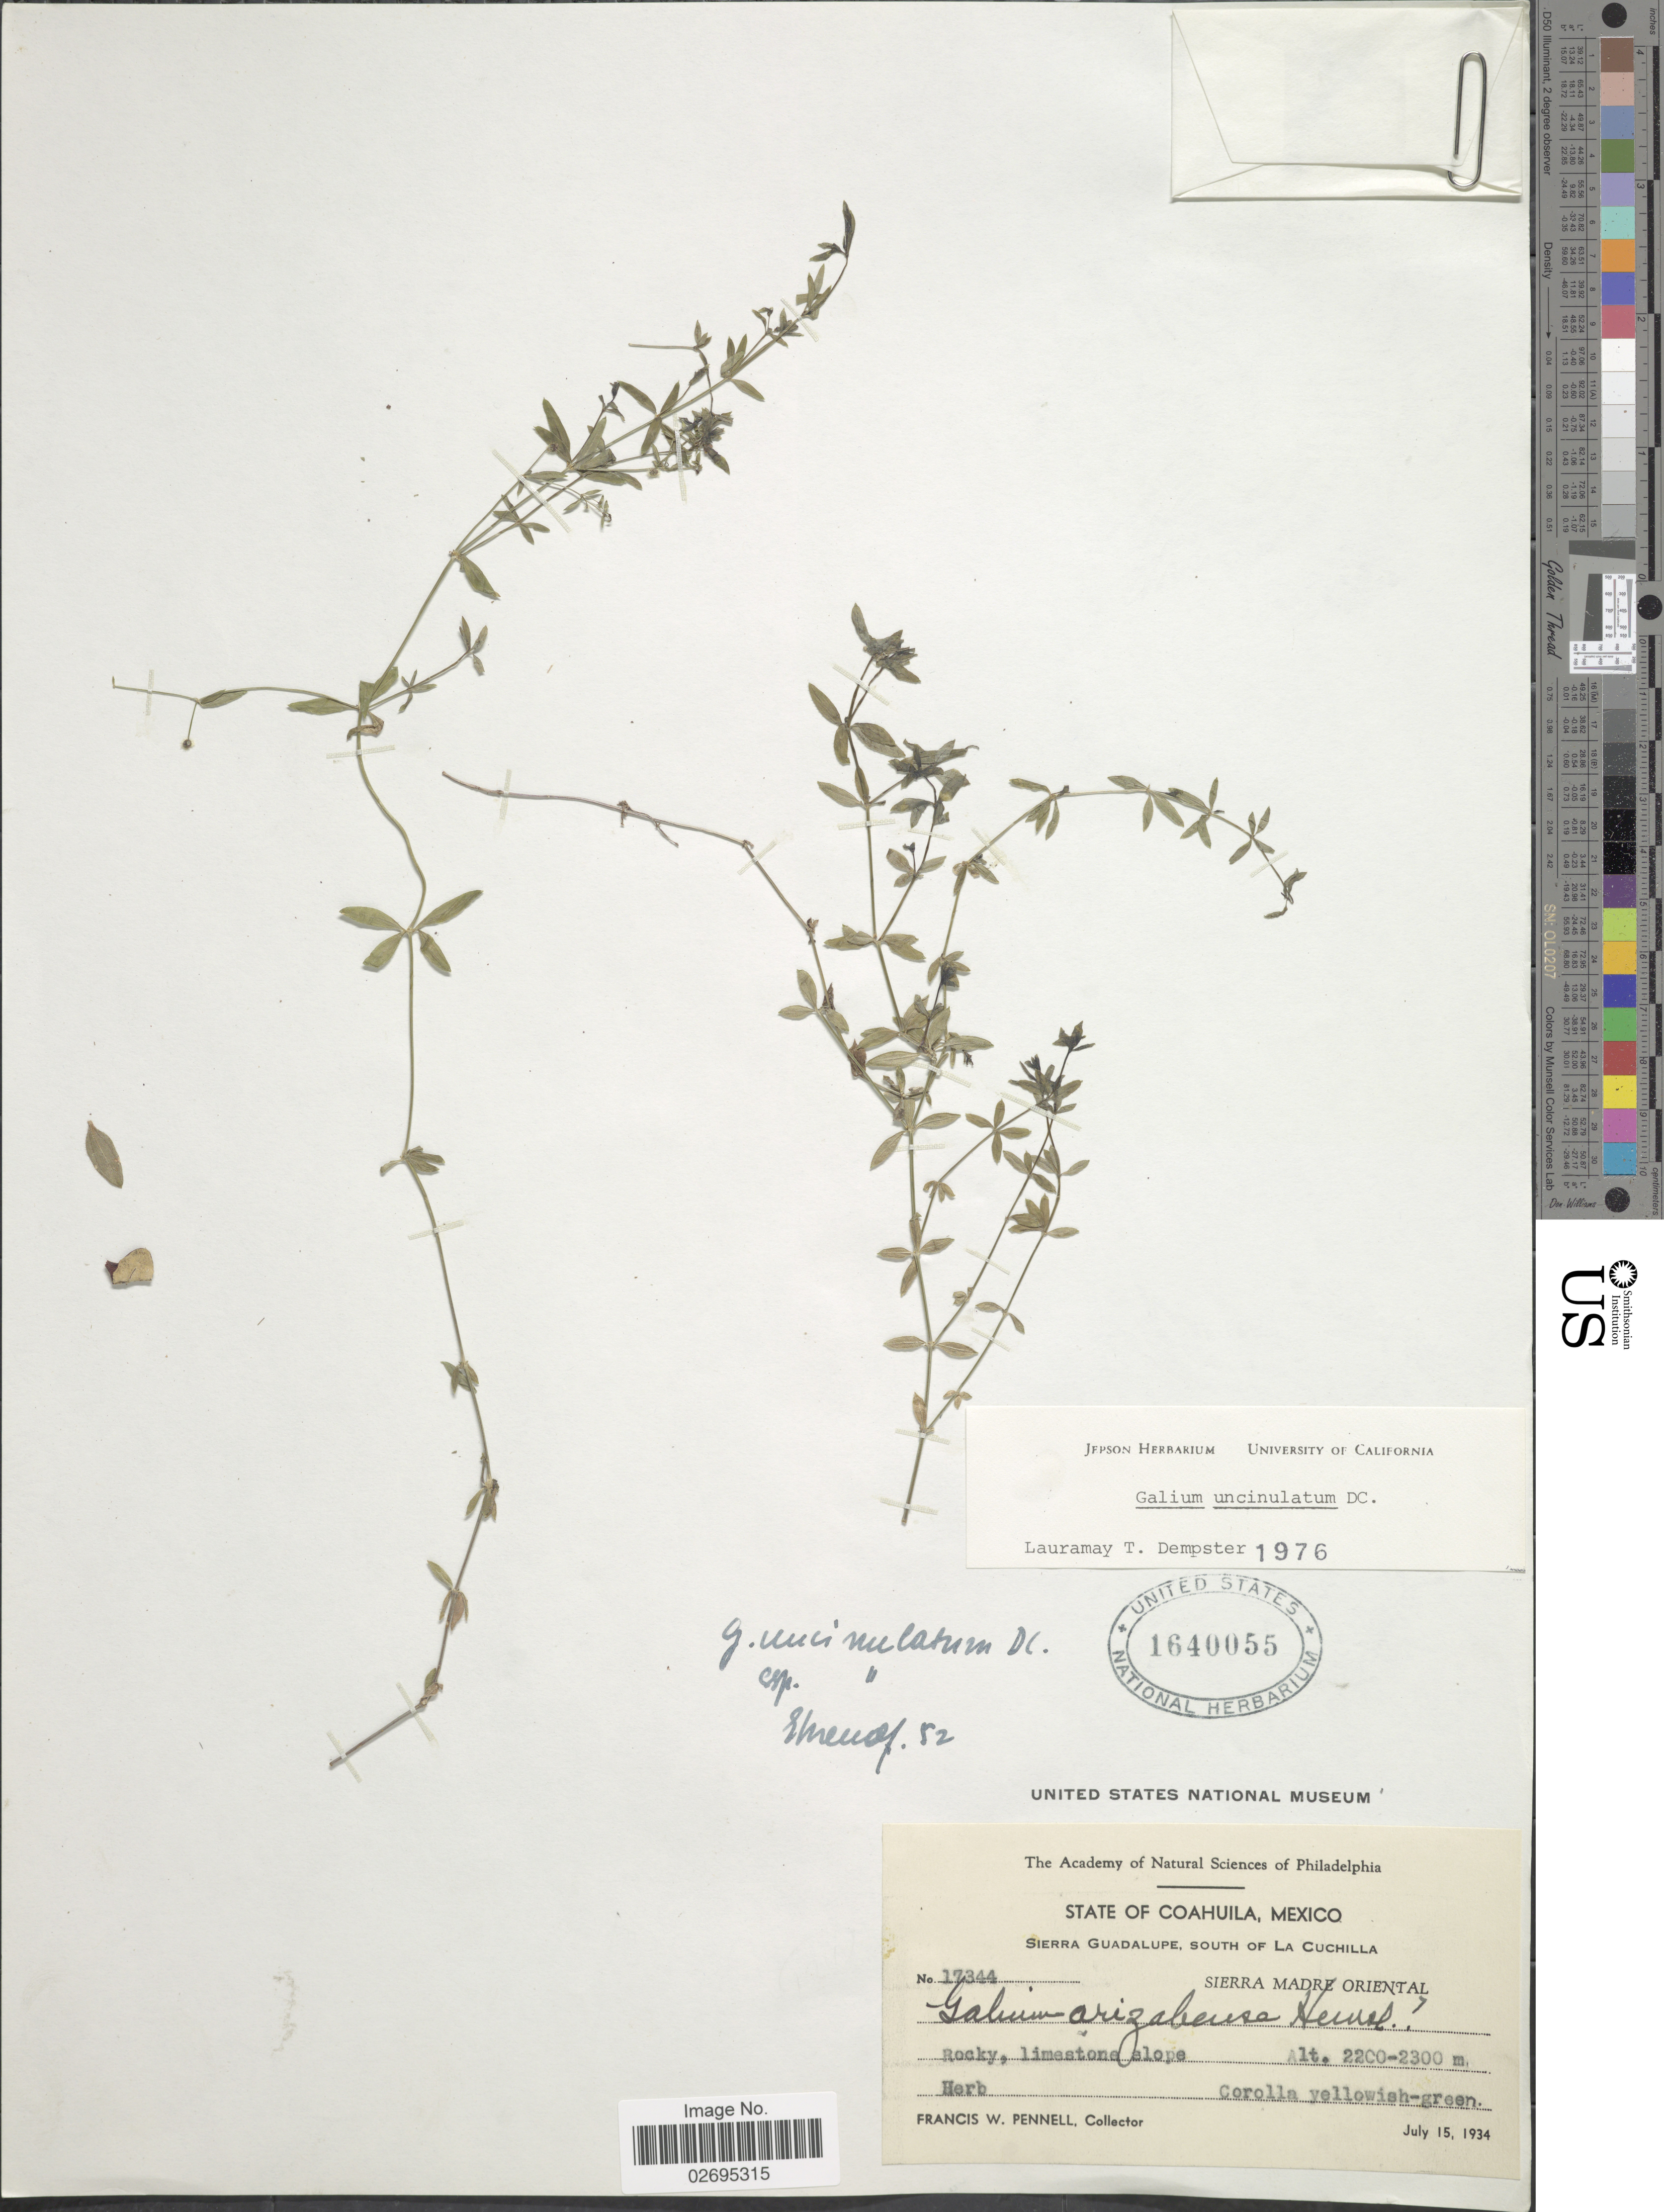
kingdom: Plantae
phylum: Tracheophyta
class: Magnoliopsida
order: Gentianales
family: Rubiaceae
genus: Galium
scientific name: Galium uncinulatum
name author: DC.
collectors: F. W. Pennell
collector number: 17344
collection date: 1934-07-15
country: Mexico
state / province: Coahuila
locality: Sierra Guadalupe, South of La Cuchilla, Sierra Madre Oriental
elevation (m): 2200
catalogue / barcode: US 1640055